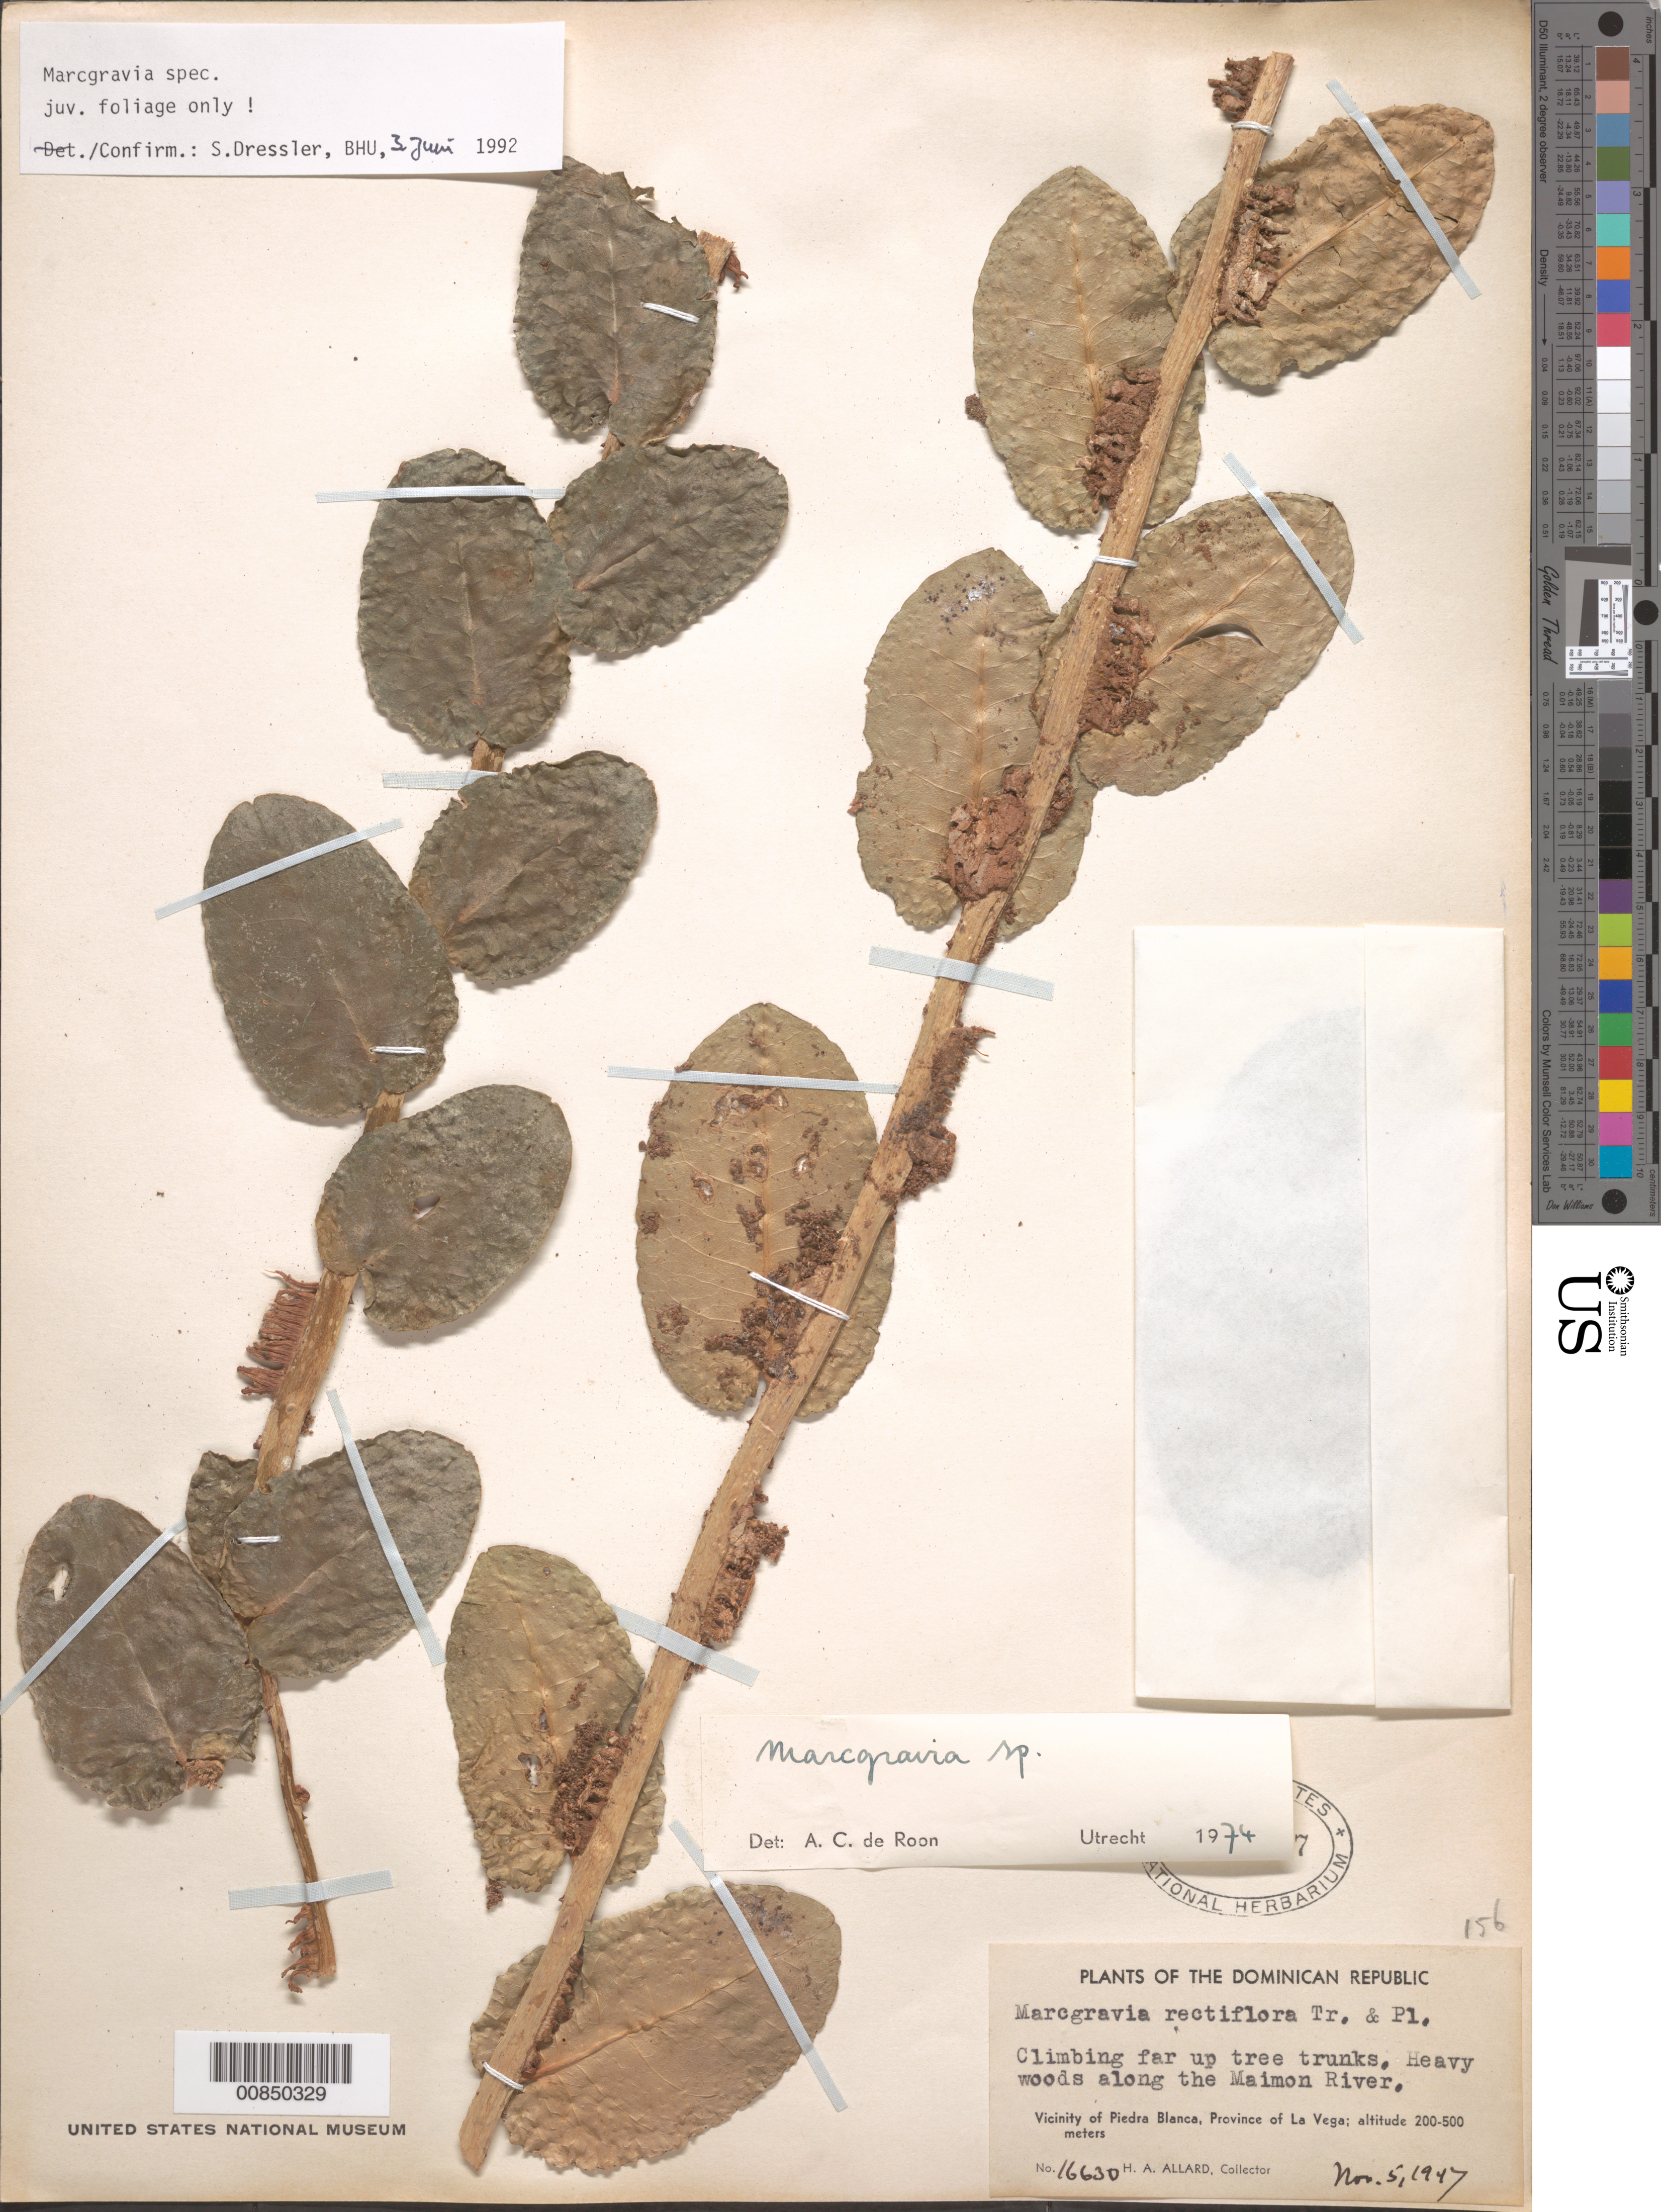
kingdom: Plantae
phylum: Tracheophyta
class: Magnoliopsida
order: Ericales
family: Marcgraviaceae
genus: Marcgravia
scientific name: Marcgravia sp.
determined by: Dressler, S., (FR), Forschungsinstitut Und Naturmuseum Senckenberg (GERMANY)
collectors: H. A. Allard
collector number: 16630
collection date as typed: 05 Nov 1947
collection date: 1947-11-05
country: Dominican Republic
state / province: La Vega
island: Hispaniola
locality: Vicinity of Piedra Blanca, along Maimon River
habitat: Up tree trunks in heavy woods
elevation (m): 200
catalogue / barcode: US 1955687